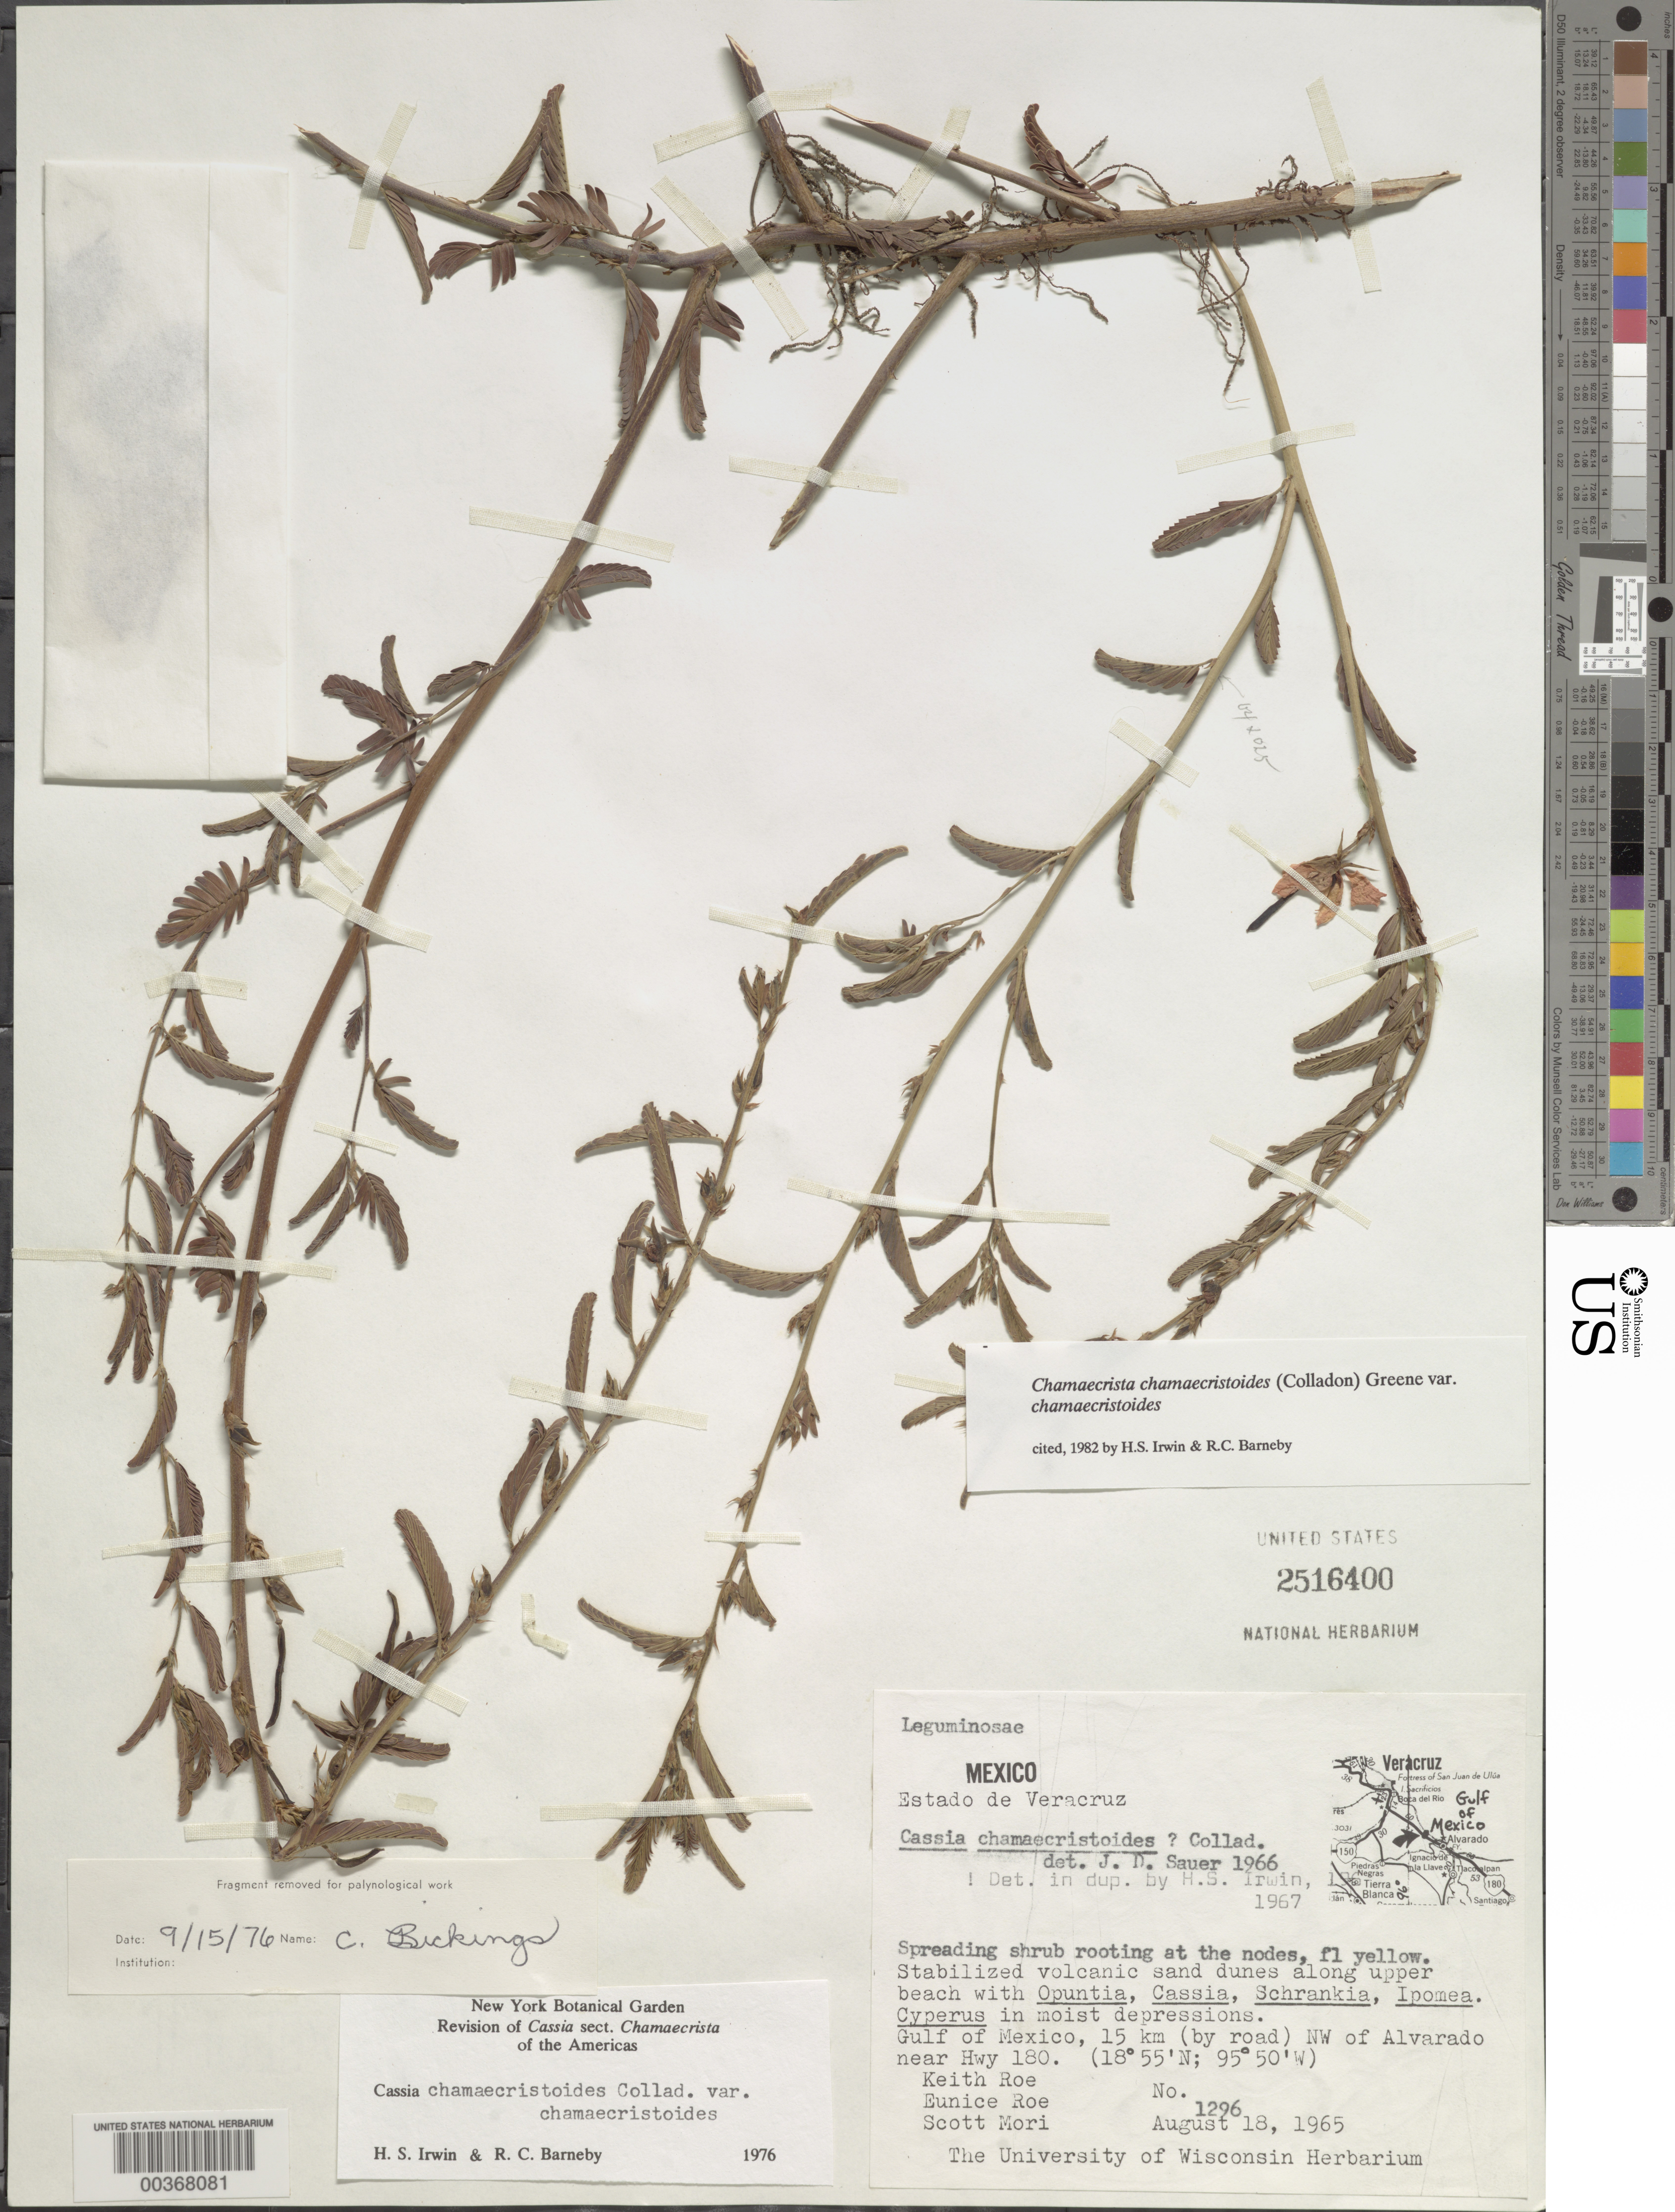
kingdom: Plantae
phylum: Tracheophyta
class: Magnoliopsida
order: Fabales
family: Fabaceae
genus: Chamaecrista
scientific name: Chamaecrista chamaecristoides var. chamaecristoides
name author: (Collad.) Greene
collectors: K. E. Roe, E. Roe & S. Mori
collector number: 1296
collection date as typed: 18 Aug 1965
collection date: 1965-08-18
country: Mexico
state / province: Veracruz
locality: Gulf of Mexico, 15 km. by road NW of Alvarado near hwy 180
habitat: Stabilized volcanic sand dunes along upper beach in moist depressions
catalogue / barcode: US 2516400